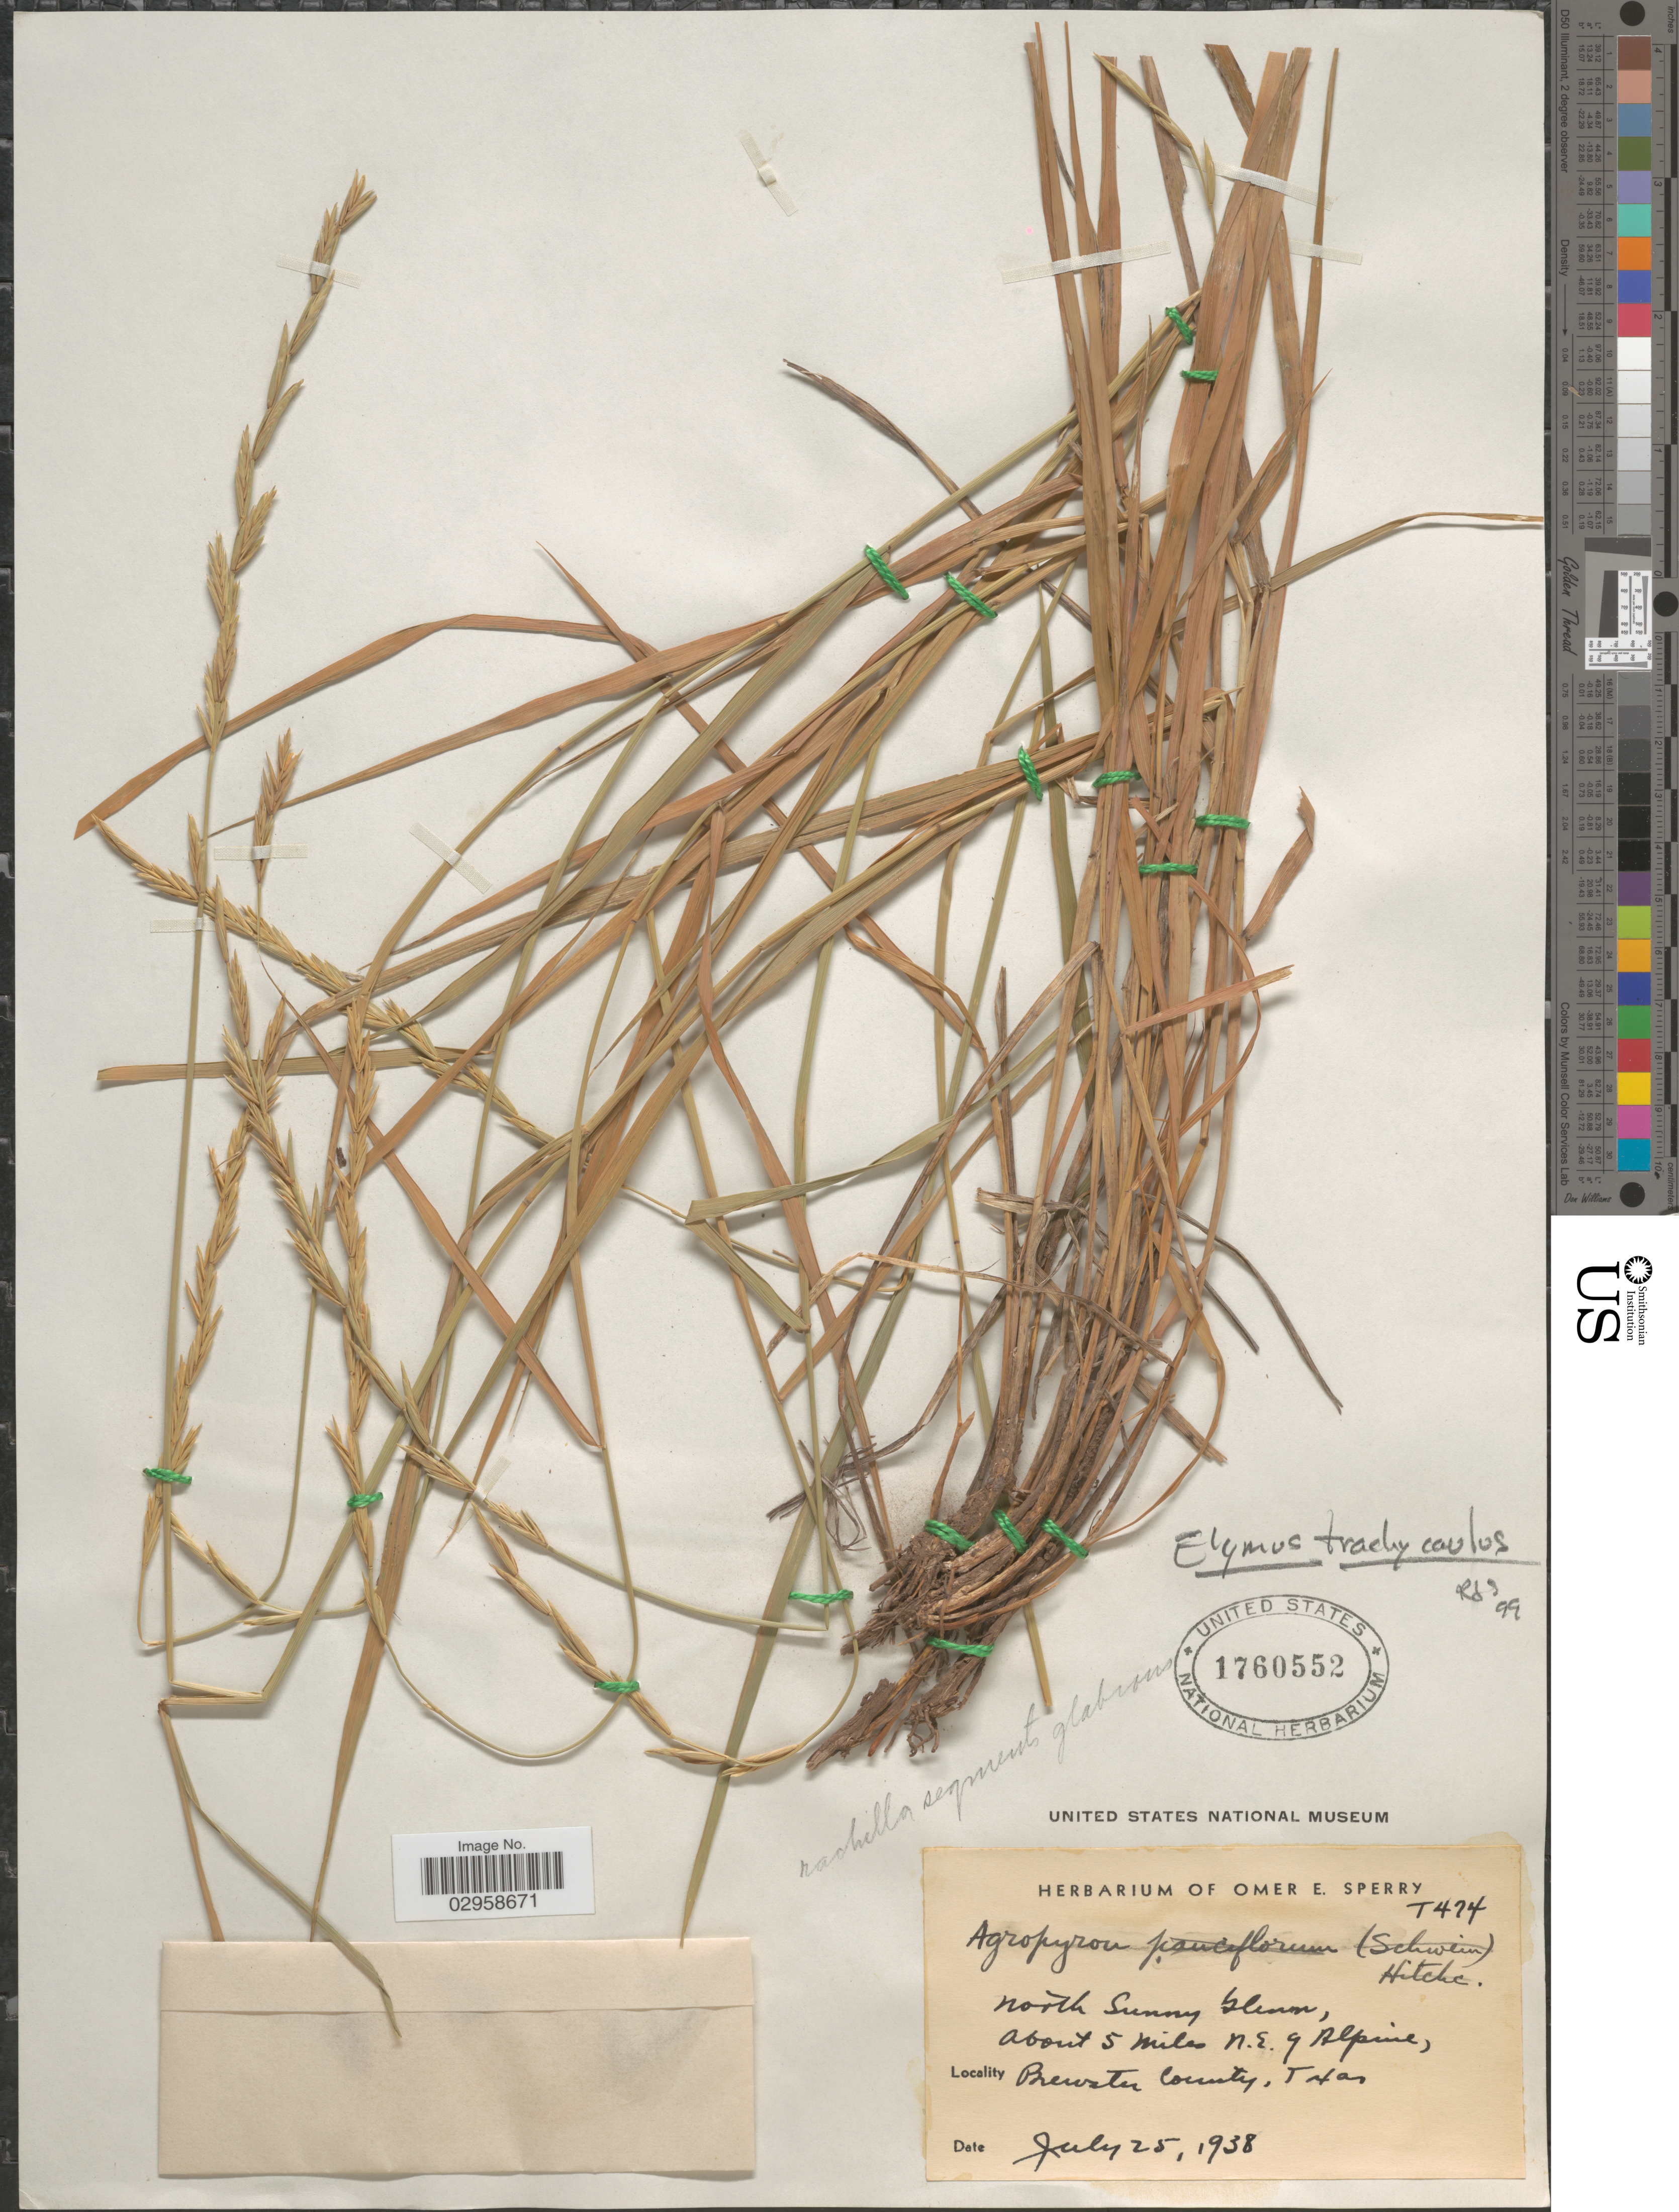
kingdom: Plantae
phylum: Tracheophyta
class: Liliopsida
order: Poales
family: Poaceae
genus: Elymus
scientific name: Elymus trachycaulus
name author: (Link) Gould ex Shinners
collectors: O. E. Sperry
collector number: T474*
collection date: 1938-07-25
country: United States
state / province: Texas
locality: North Sunny Glenn, about 5 Miles N.E. of Alpine. Brewster County.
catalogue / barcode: US 1760552